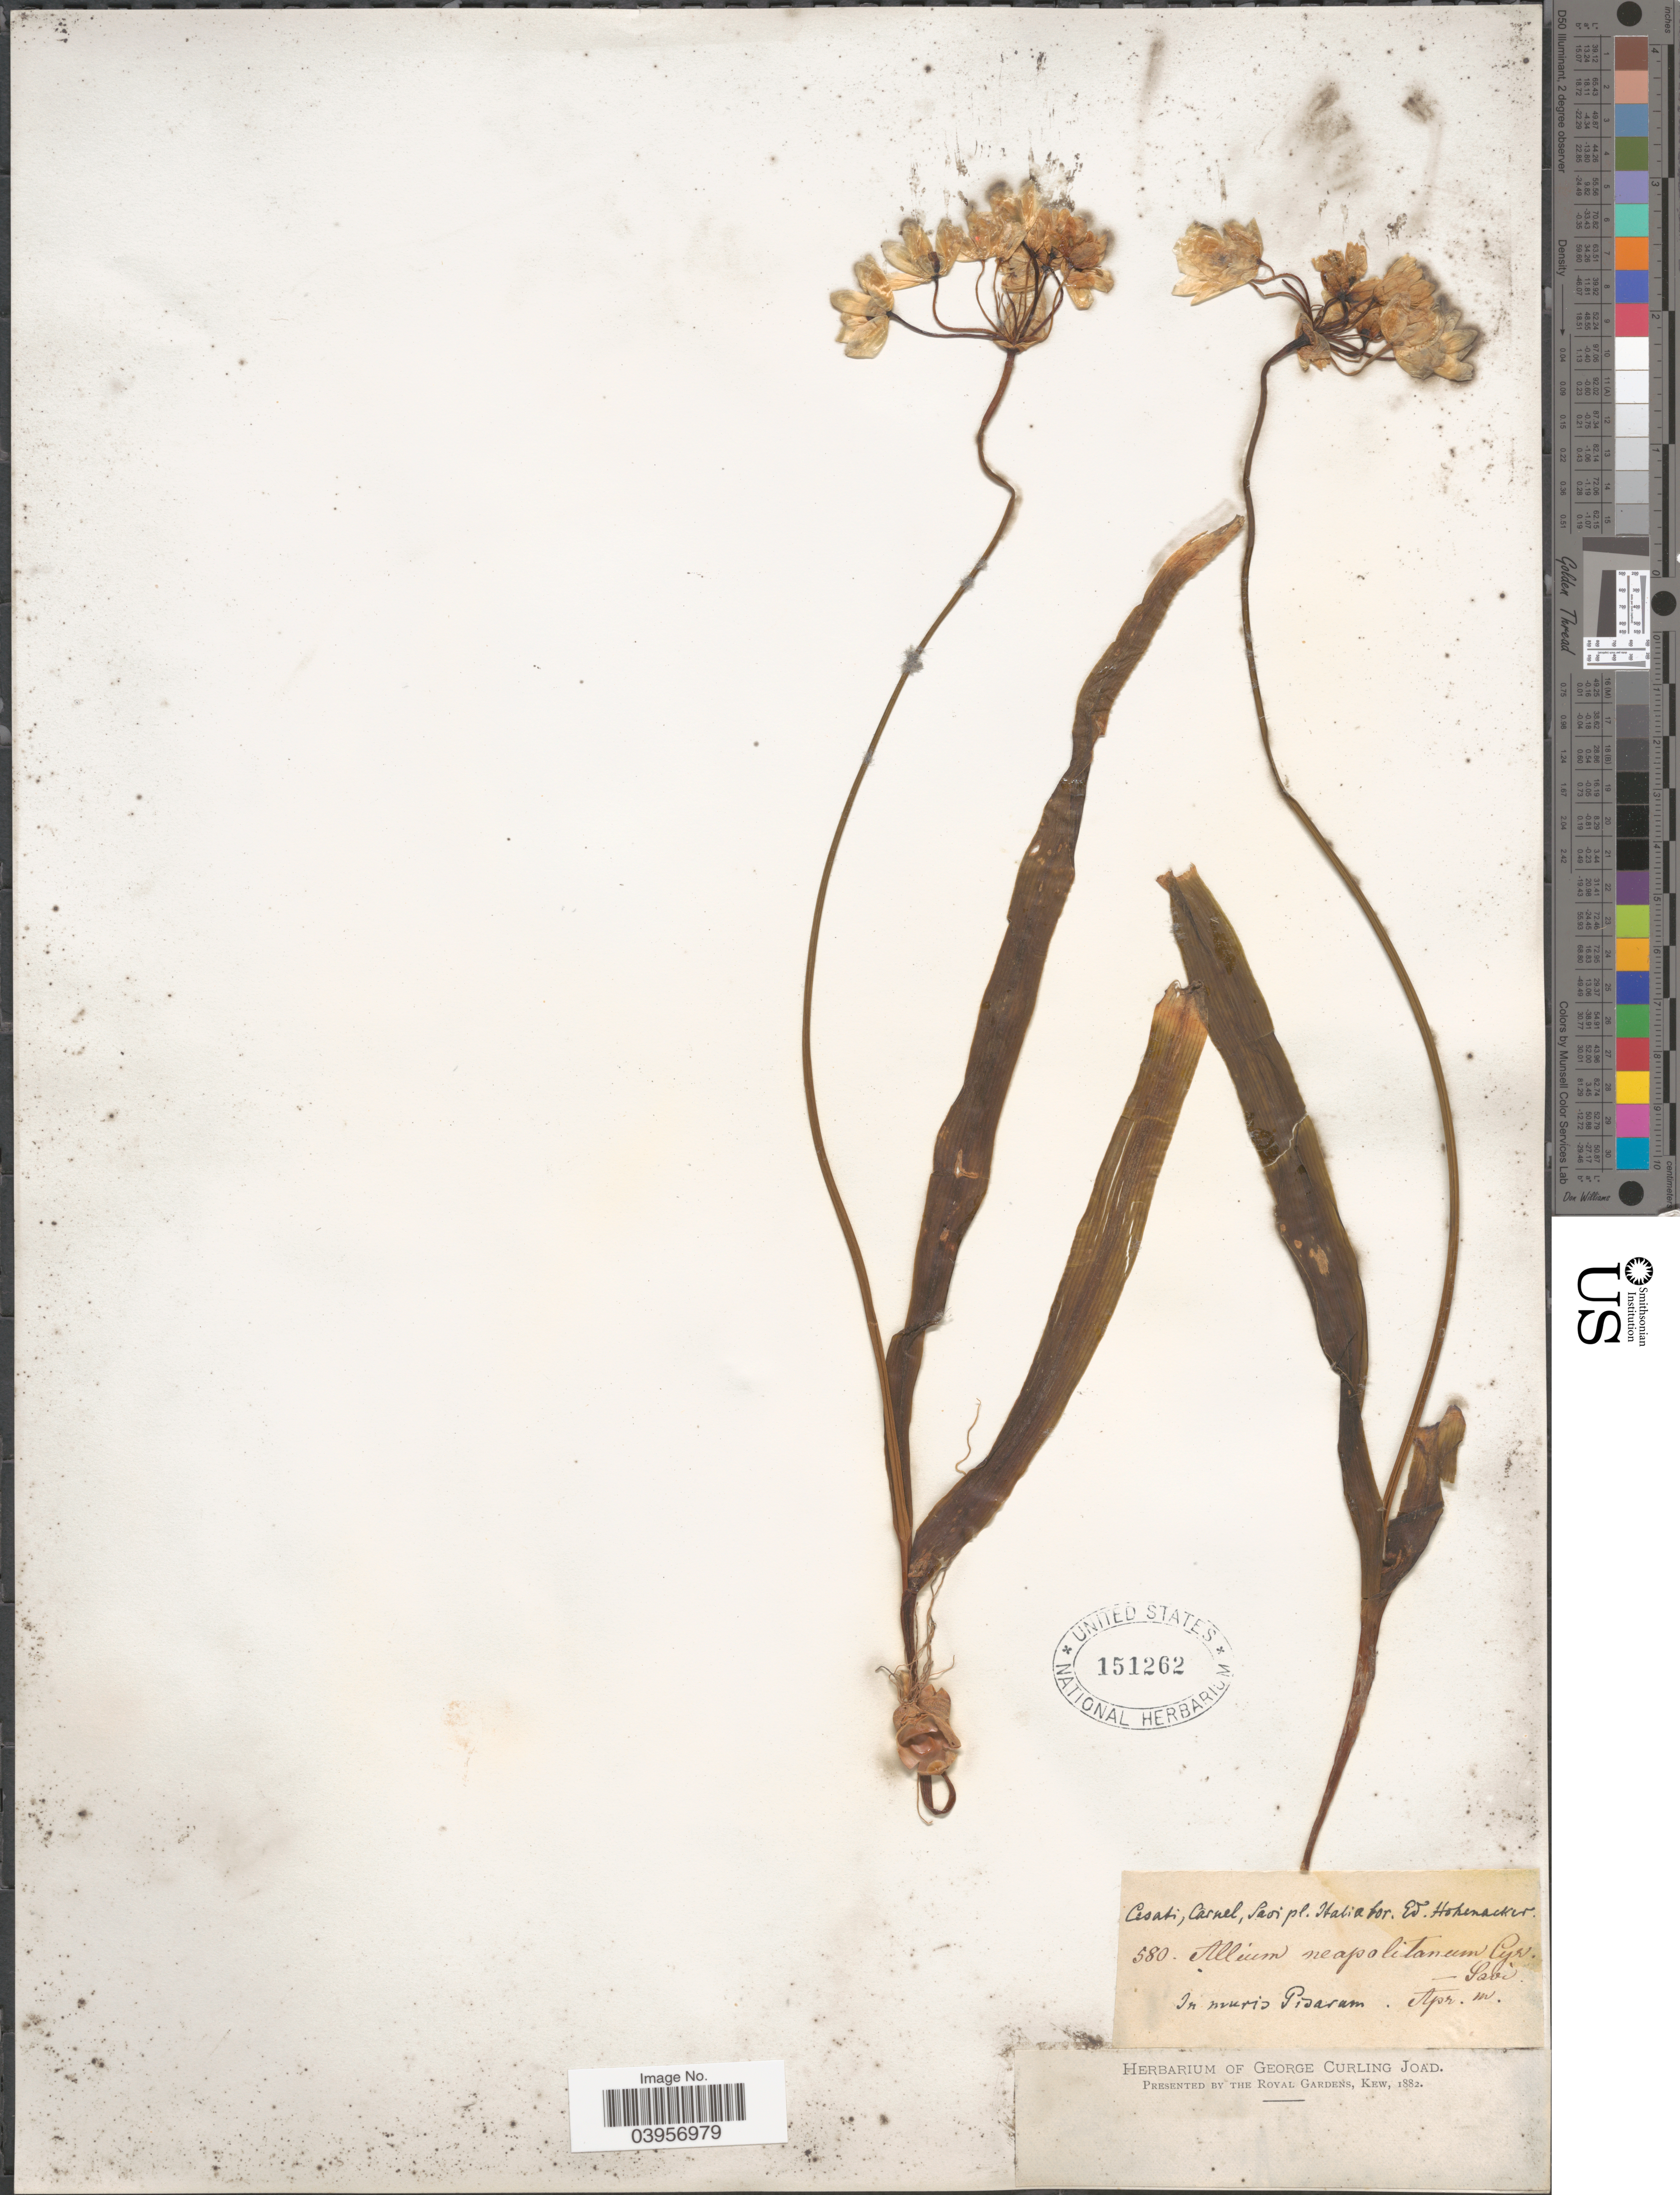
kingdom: Plantae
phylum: Tracheophyta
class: Liliopsida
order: Asparagales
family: Amaryllidaceae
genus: Allium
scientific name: Allium neapolitanum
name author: Cirillo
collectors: Cesati, Carnel & G. Savi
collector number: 580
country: Italy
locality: Italia bor. In muris Pidaram.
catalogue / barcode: US 151262